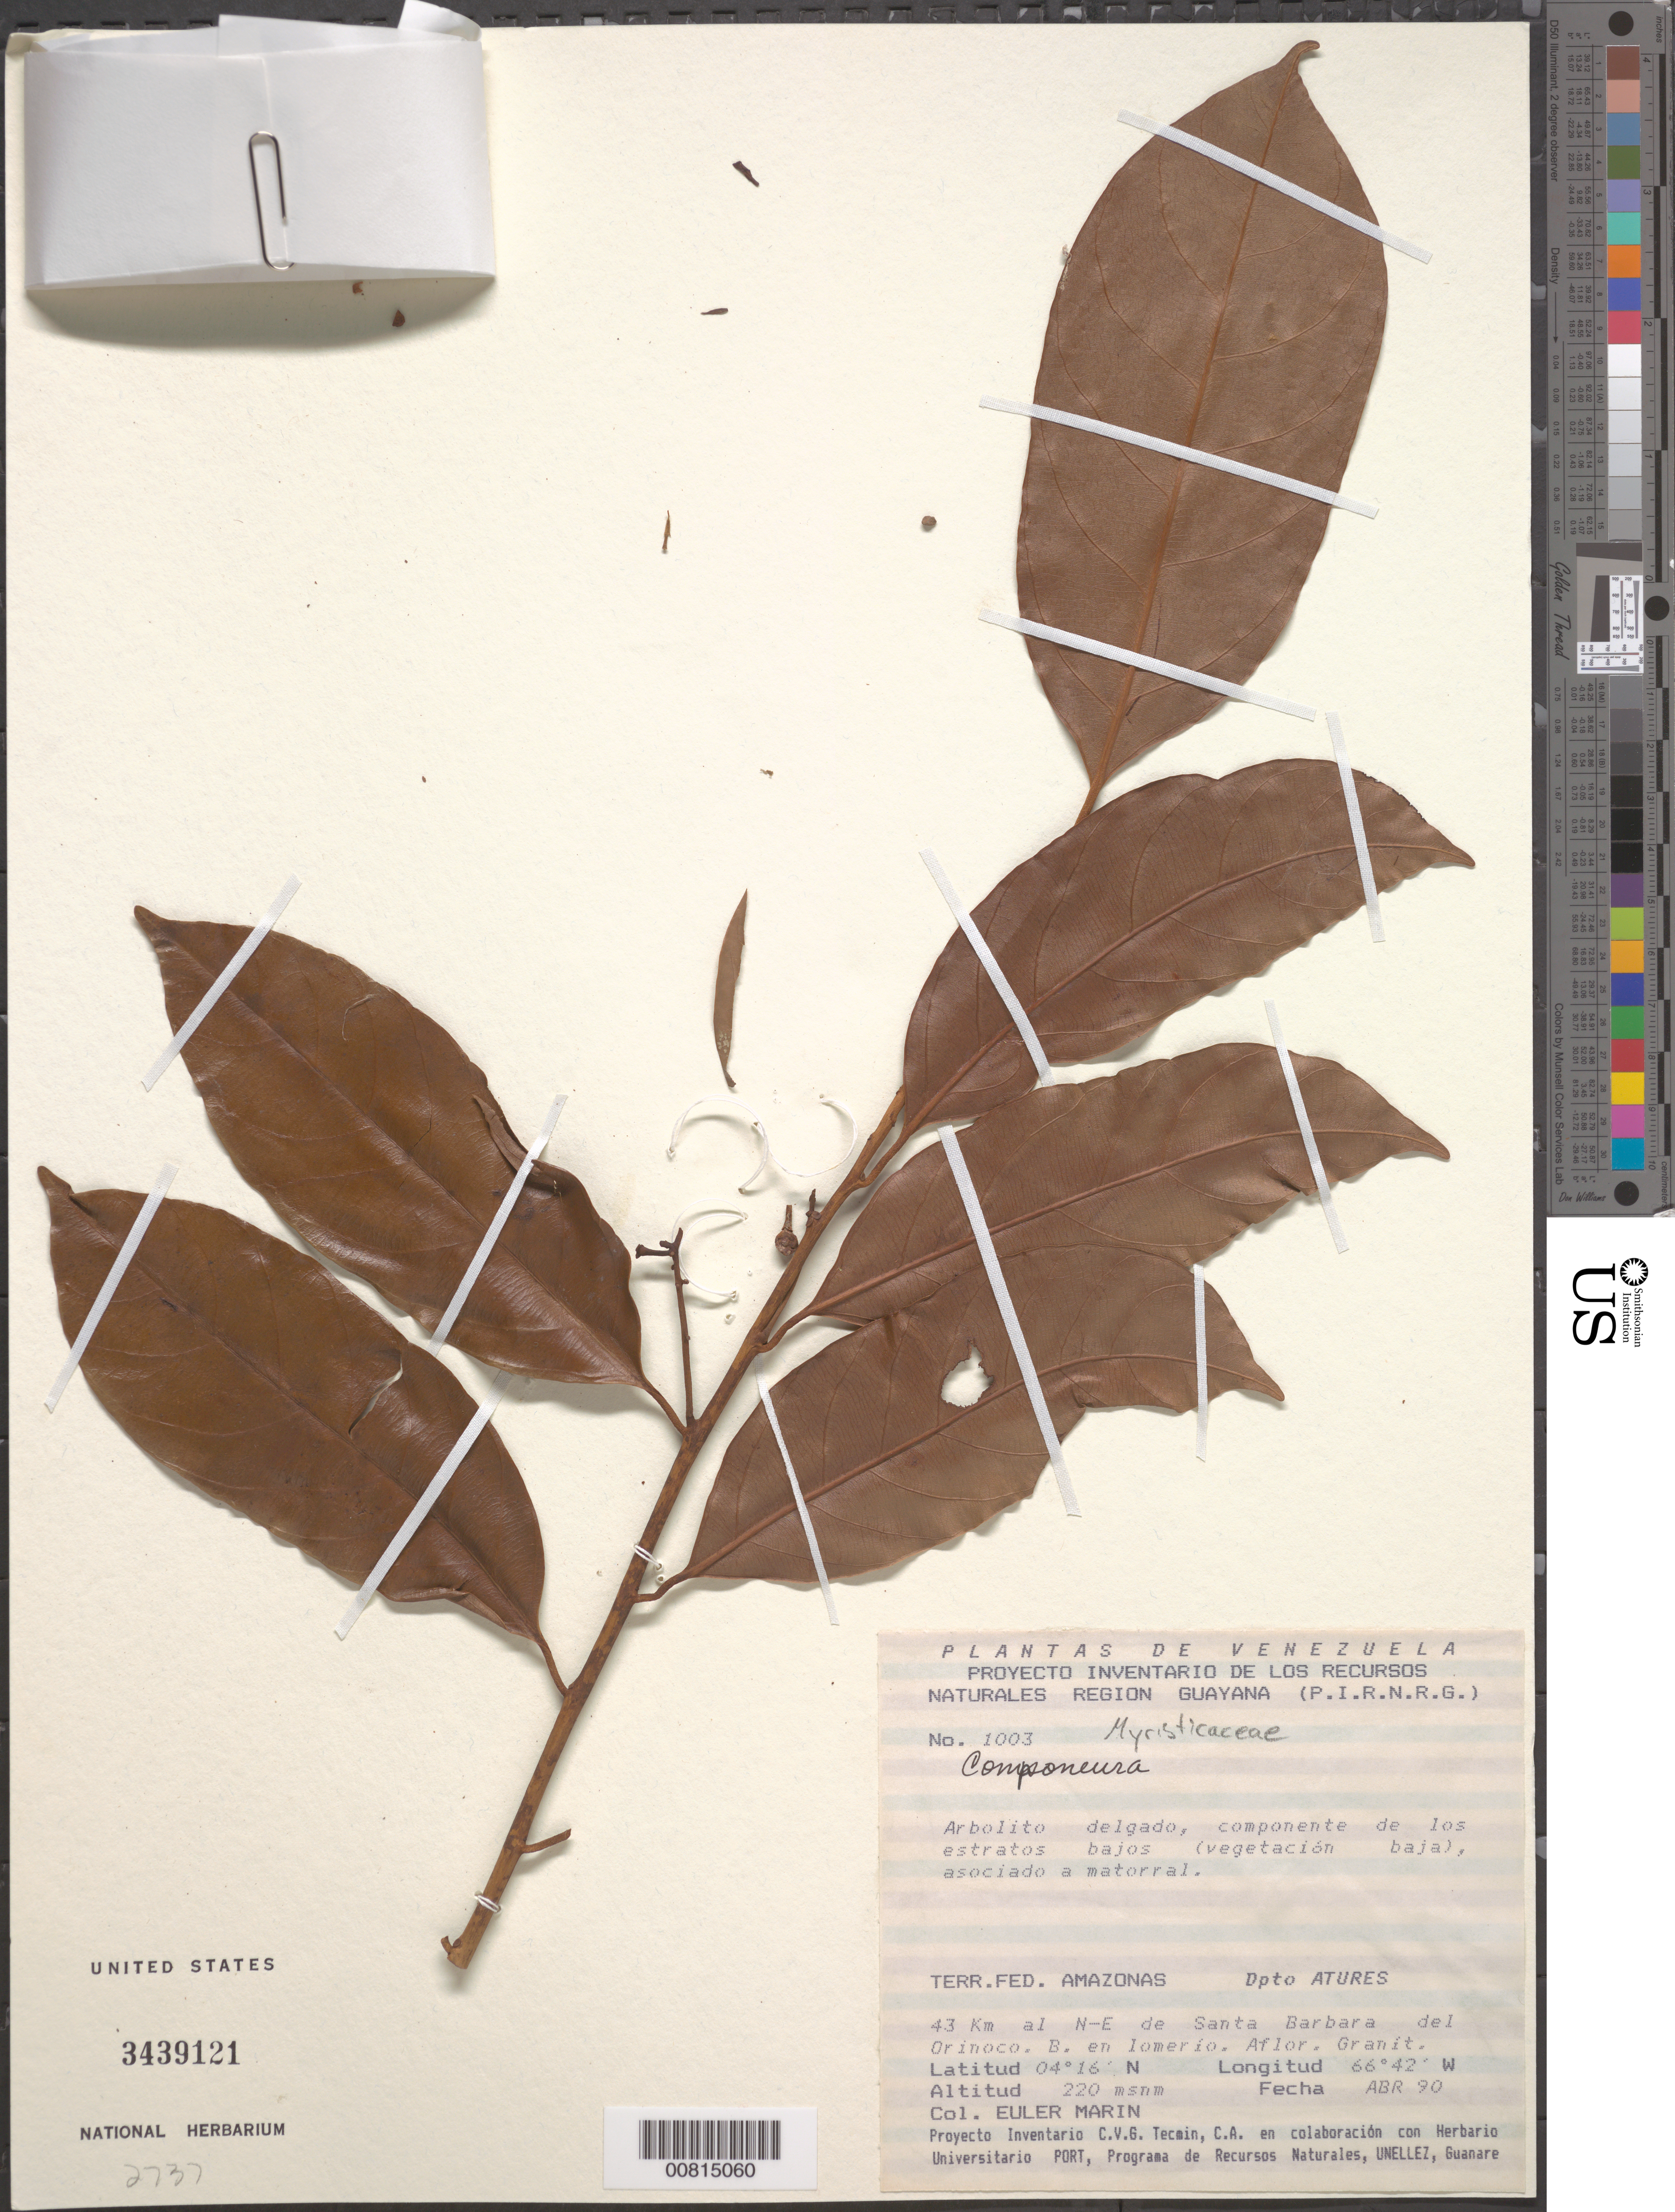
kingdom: Plantae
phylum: Tracheophyta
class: Magnoliopsida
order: Magnoliales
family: Myristicaceae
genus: Compsoneura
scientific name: Compsoneura sp.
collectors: E. Marin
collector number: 1003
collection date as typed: Apr-90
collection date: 1990-04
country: Venezuela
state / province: Amazonas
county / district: Atures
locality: Santa Barbara del Orinoco, 43 km al NE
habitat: Componente de los estratos bajos (vegetación baja), asociado a matorral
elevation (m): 220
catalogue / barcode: US 3439121